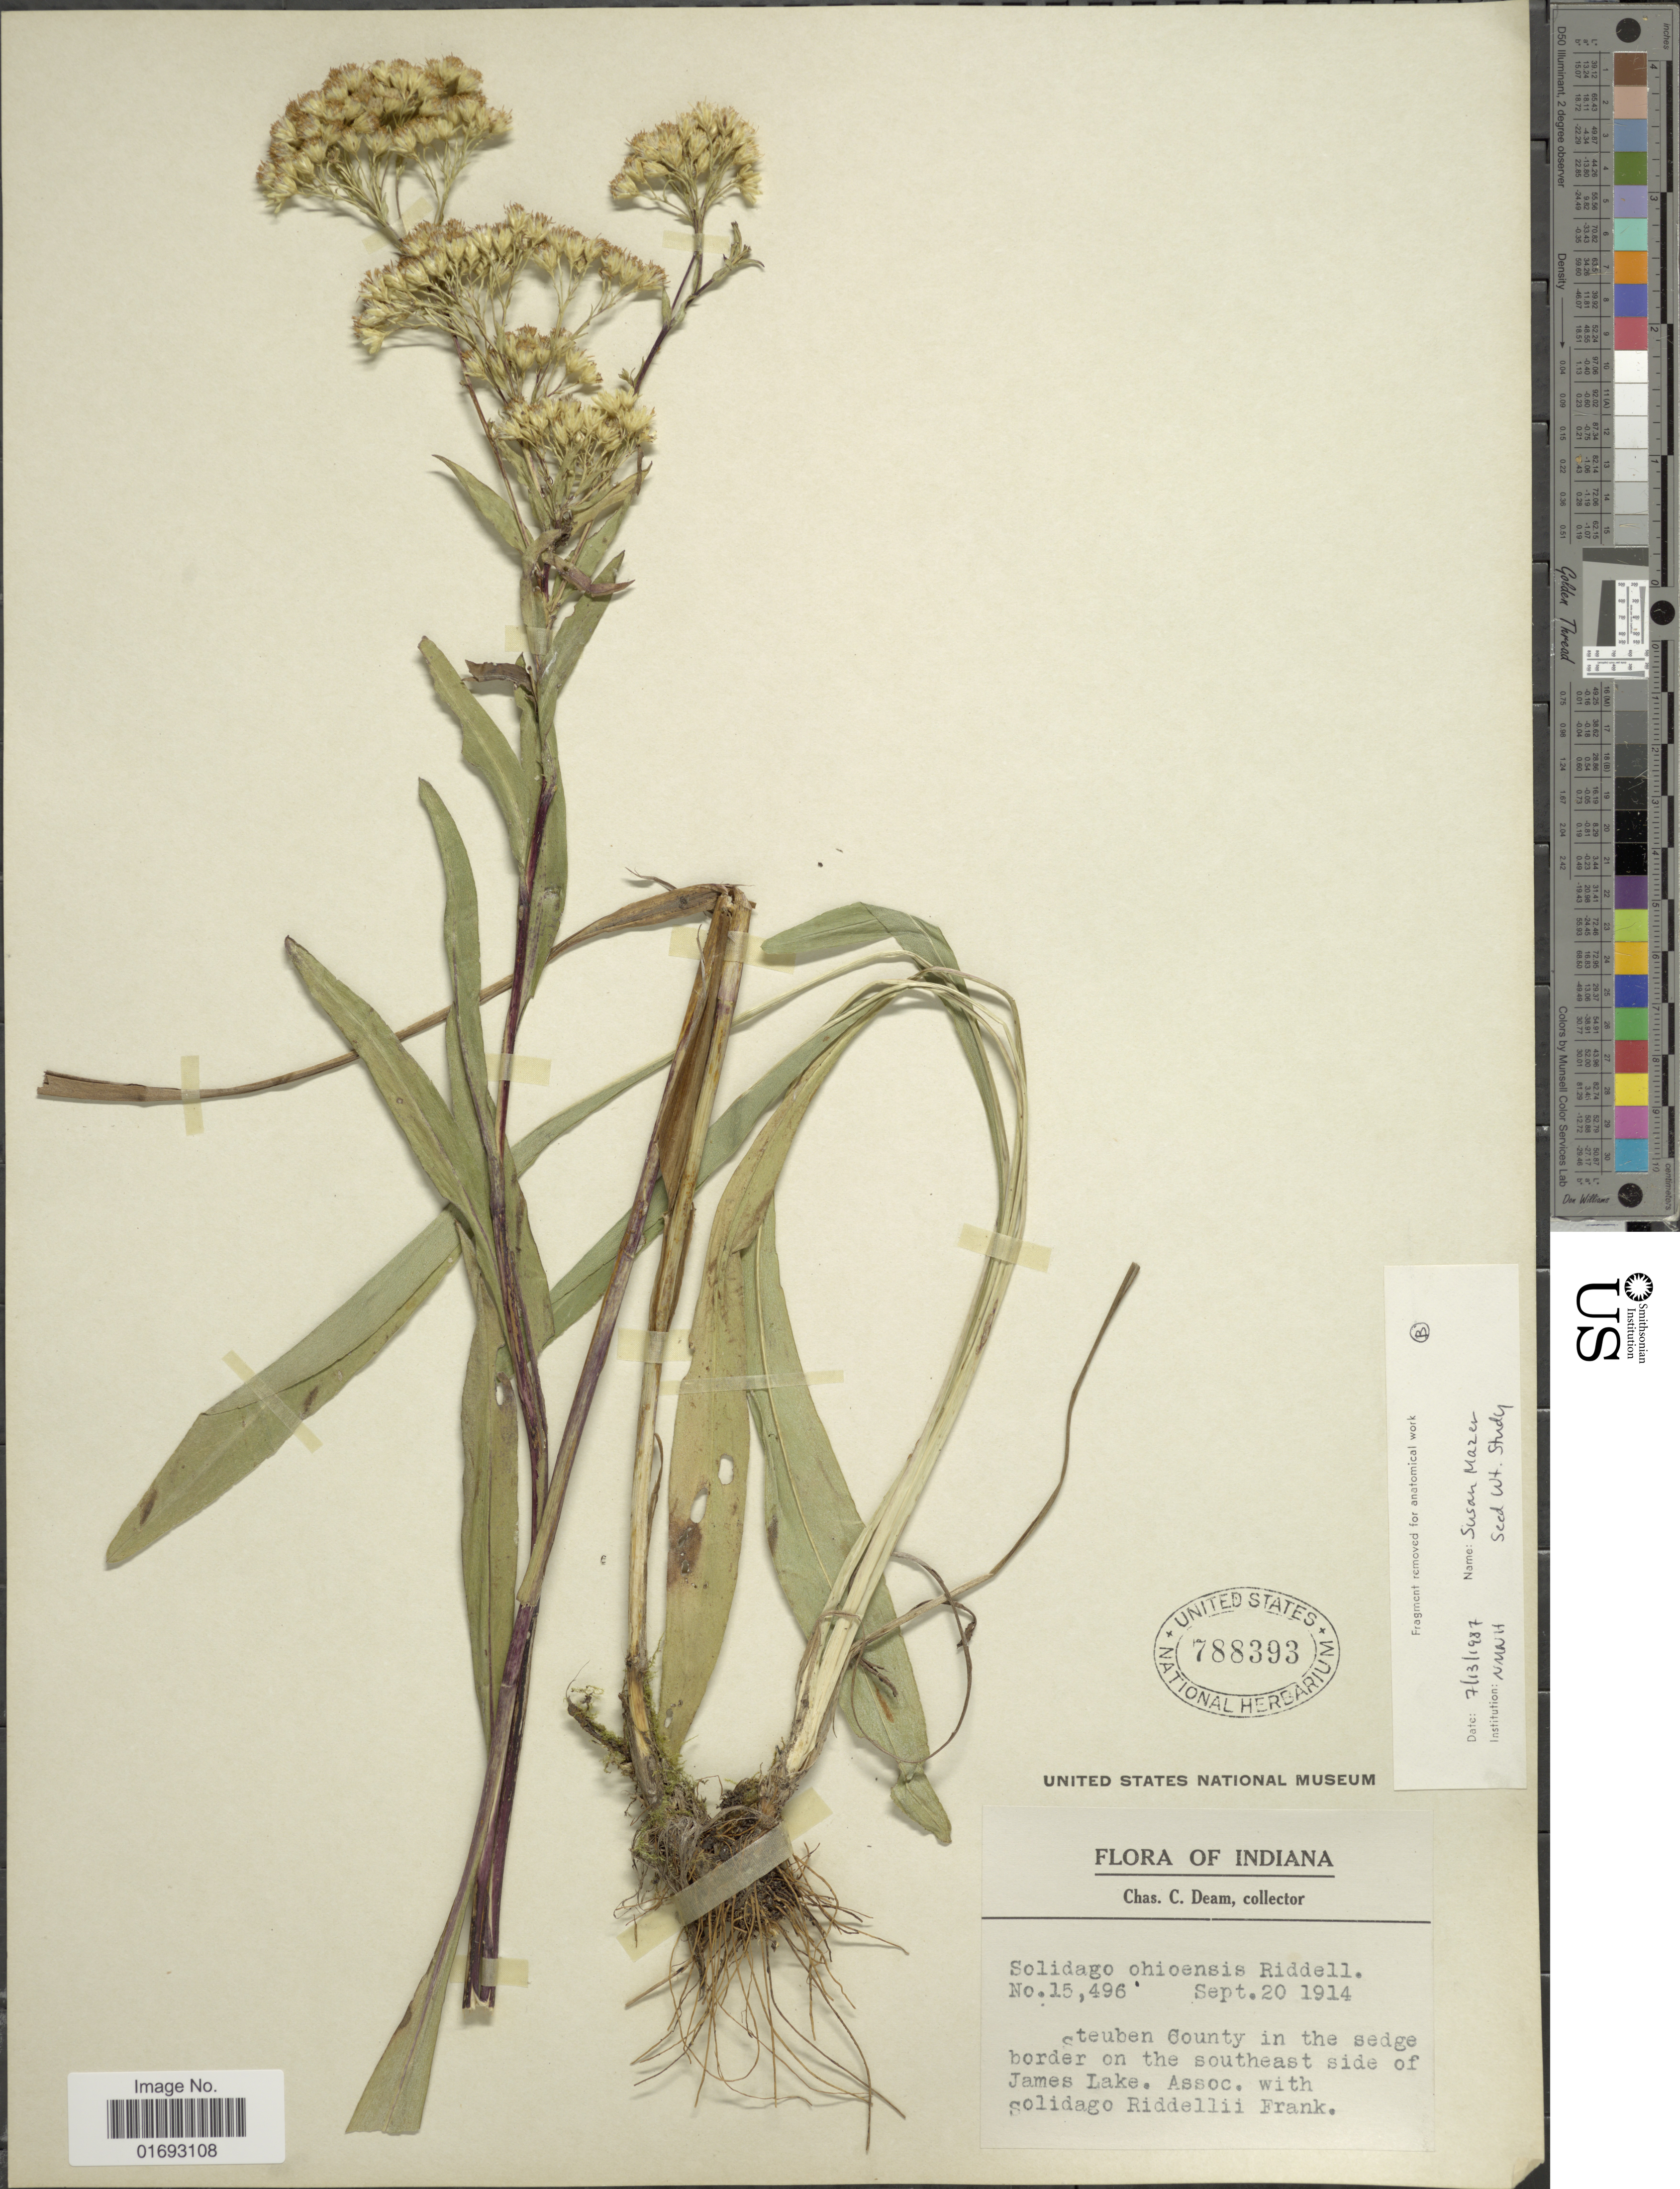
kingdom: Plantae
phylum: Tracheophyta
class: Magnoliopsida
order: Asterales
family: Asteraceae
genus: Oligoneuron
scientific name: Oligoneuron ohioense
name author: (Riddell) G.N. Jones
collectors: C. C. Deam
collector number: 15496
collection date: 1914-07-20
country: United States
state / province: Indiana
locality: Steben County in the sedge border on the southeast side of James Lake, Assoc. with solidago Riddellii Frank.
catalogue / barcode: US 788393